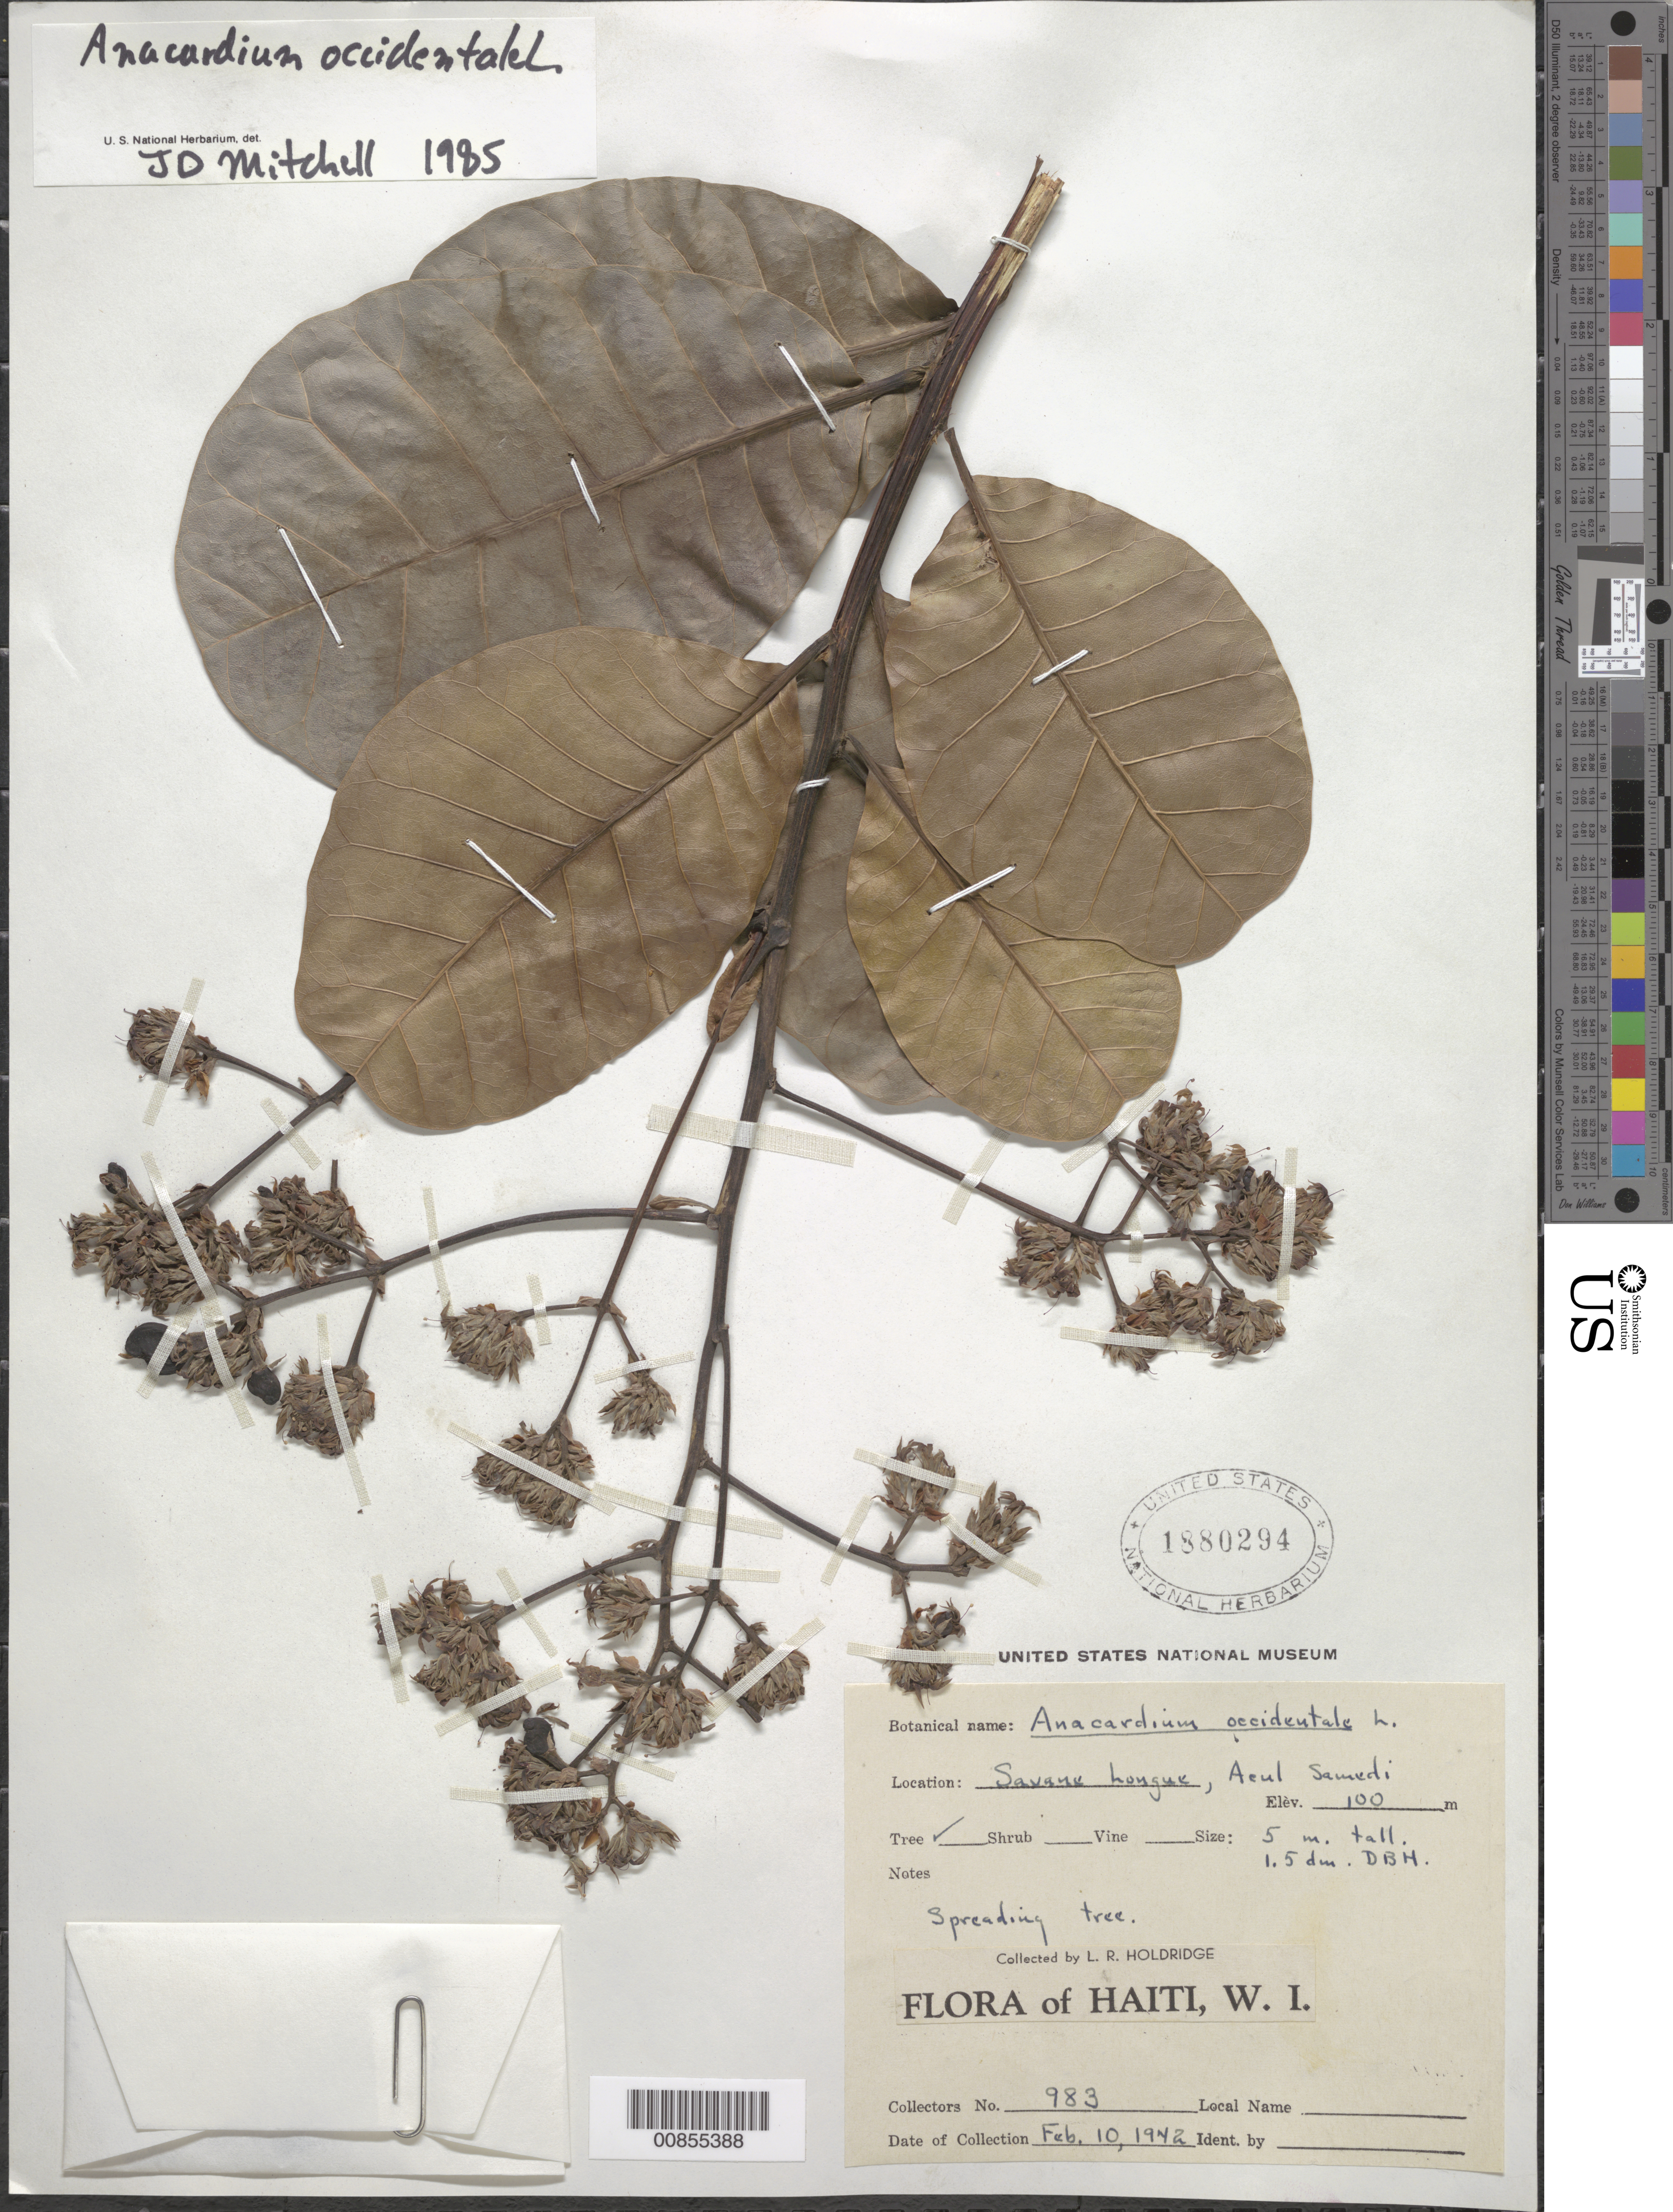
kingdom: Plantae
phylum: Tracheophyta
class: Magnoliopsida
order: Sapindales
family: Anacardiaceae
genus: Anacardium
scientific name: Anacardium occidentale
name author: L.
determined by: Mitchell, John D.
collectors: L. Holdridge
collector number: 983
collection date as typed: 10 Feb 1942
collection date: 1942-02-10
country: Haiti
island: Hispaniola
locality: Savane Longue, Acul Samerdi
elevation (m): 100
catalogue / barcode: US 1880294